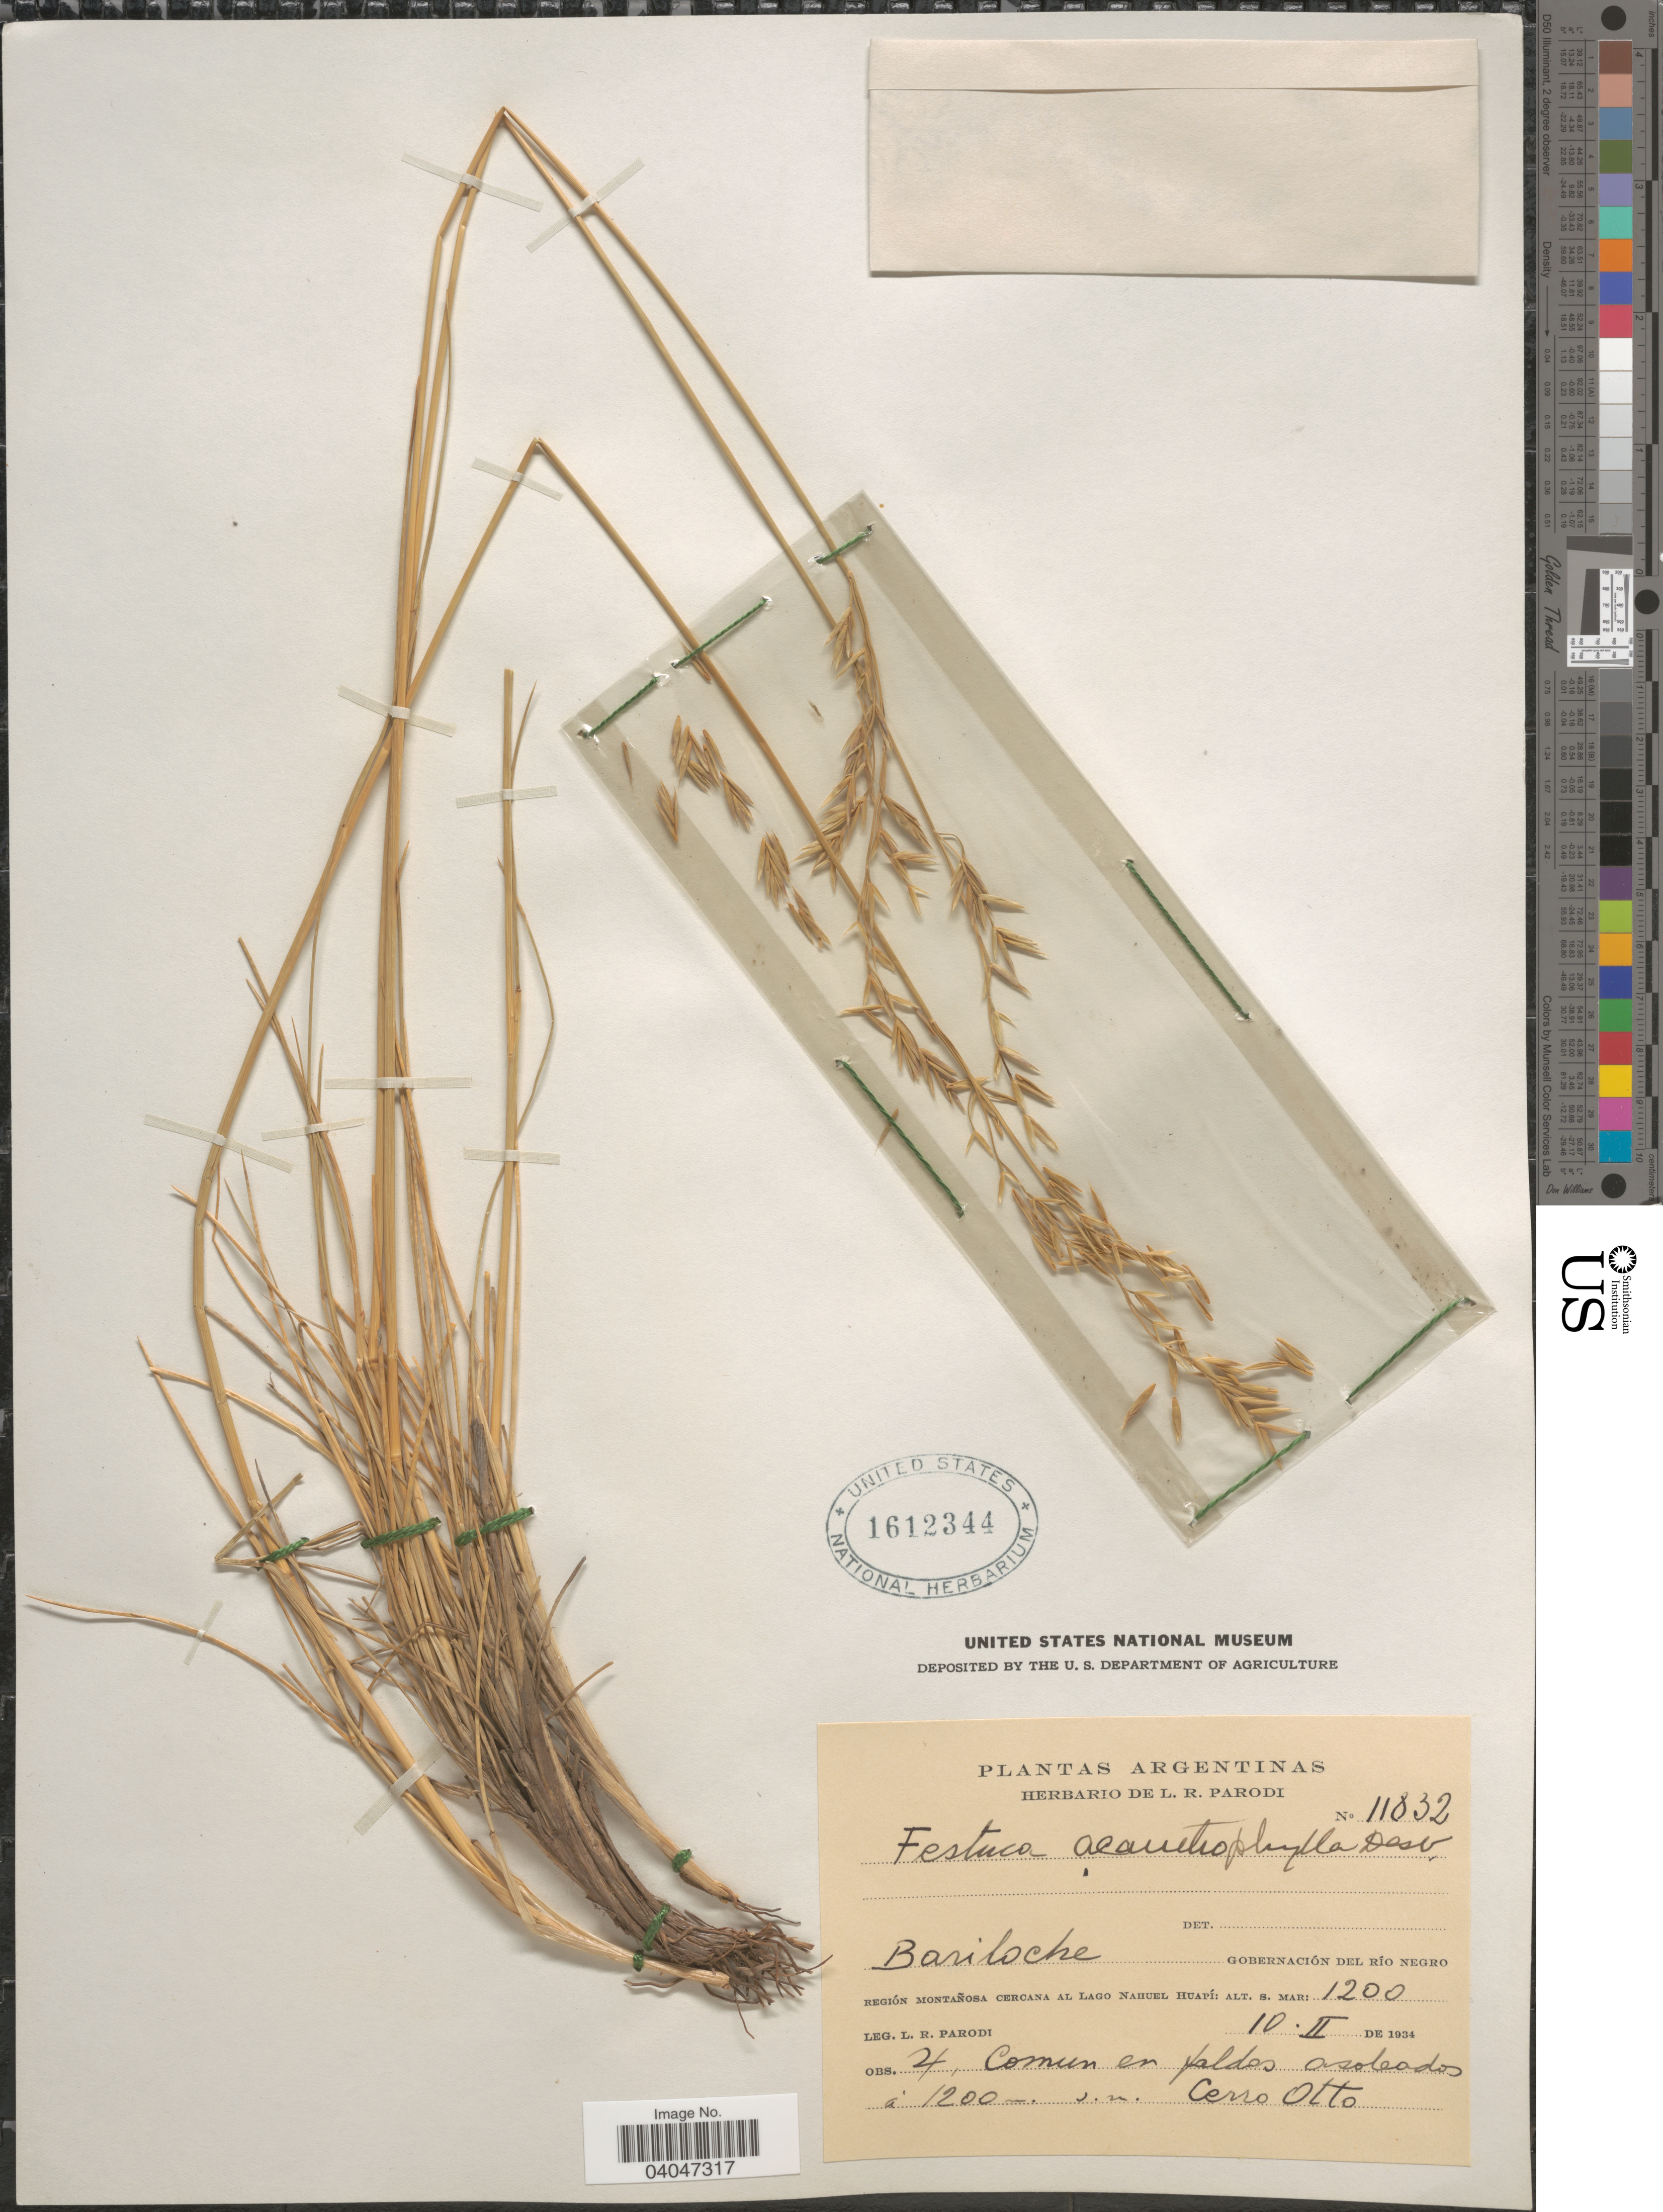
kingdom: Plantae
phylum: Tracheophyta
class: Liliopsida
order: Poales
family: Poaceae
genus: Festuca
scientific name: Festuca acanthophylla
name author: É. Desv.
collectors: L. R. Parodi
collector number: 11832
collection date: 1934-02-10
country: Argentina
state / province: Rio Negro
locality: Bariloche. Gobernación del Río Negro. Región montañosa cercana al Lago Nahuel Huapí. Cerro Otto.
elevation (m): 1200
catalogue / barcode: US 1612344